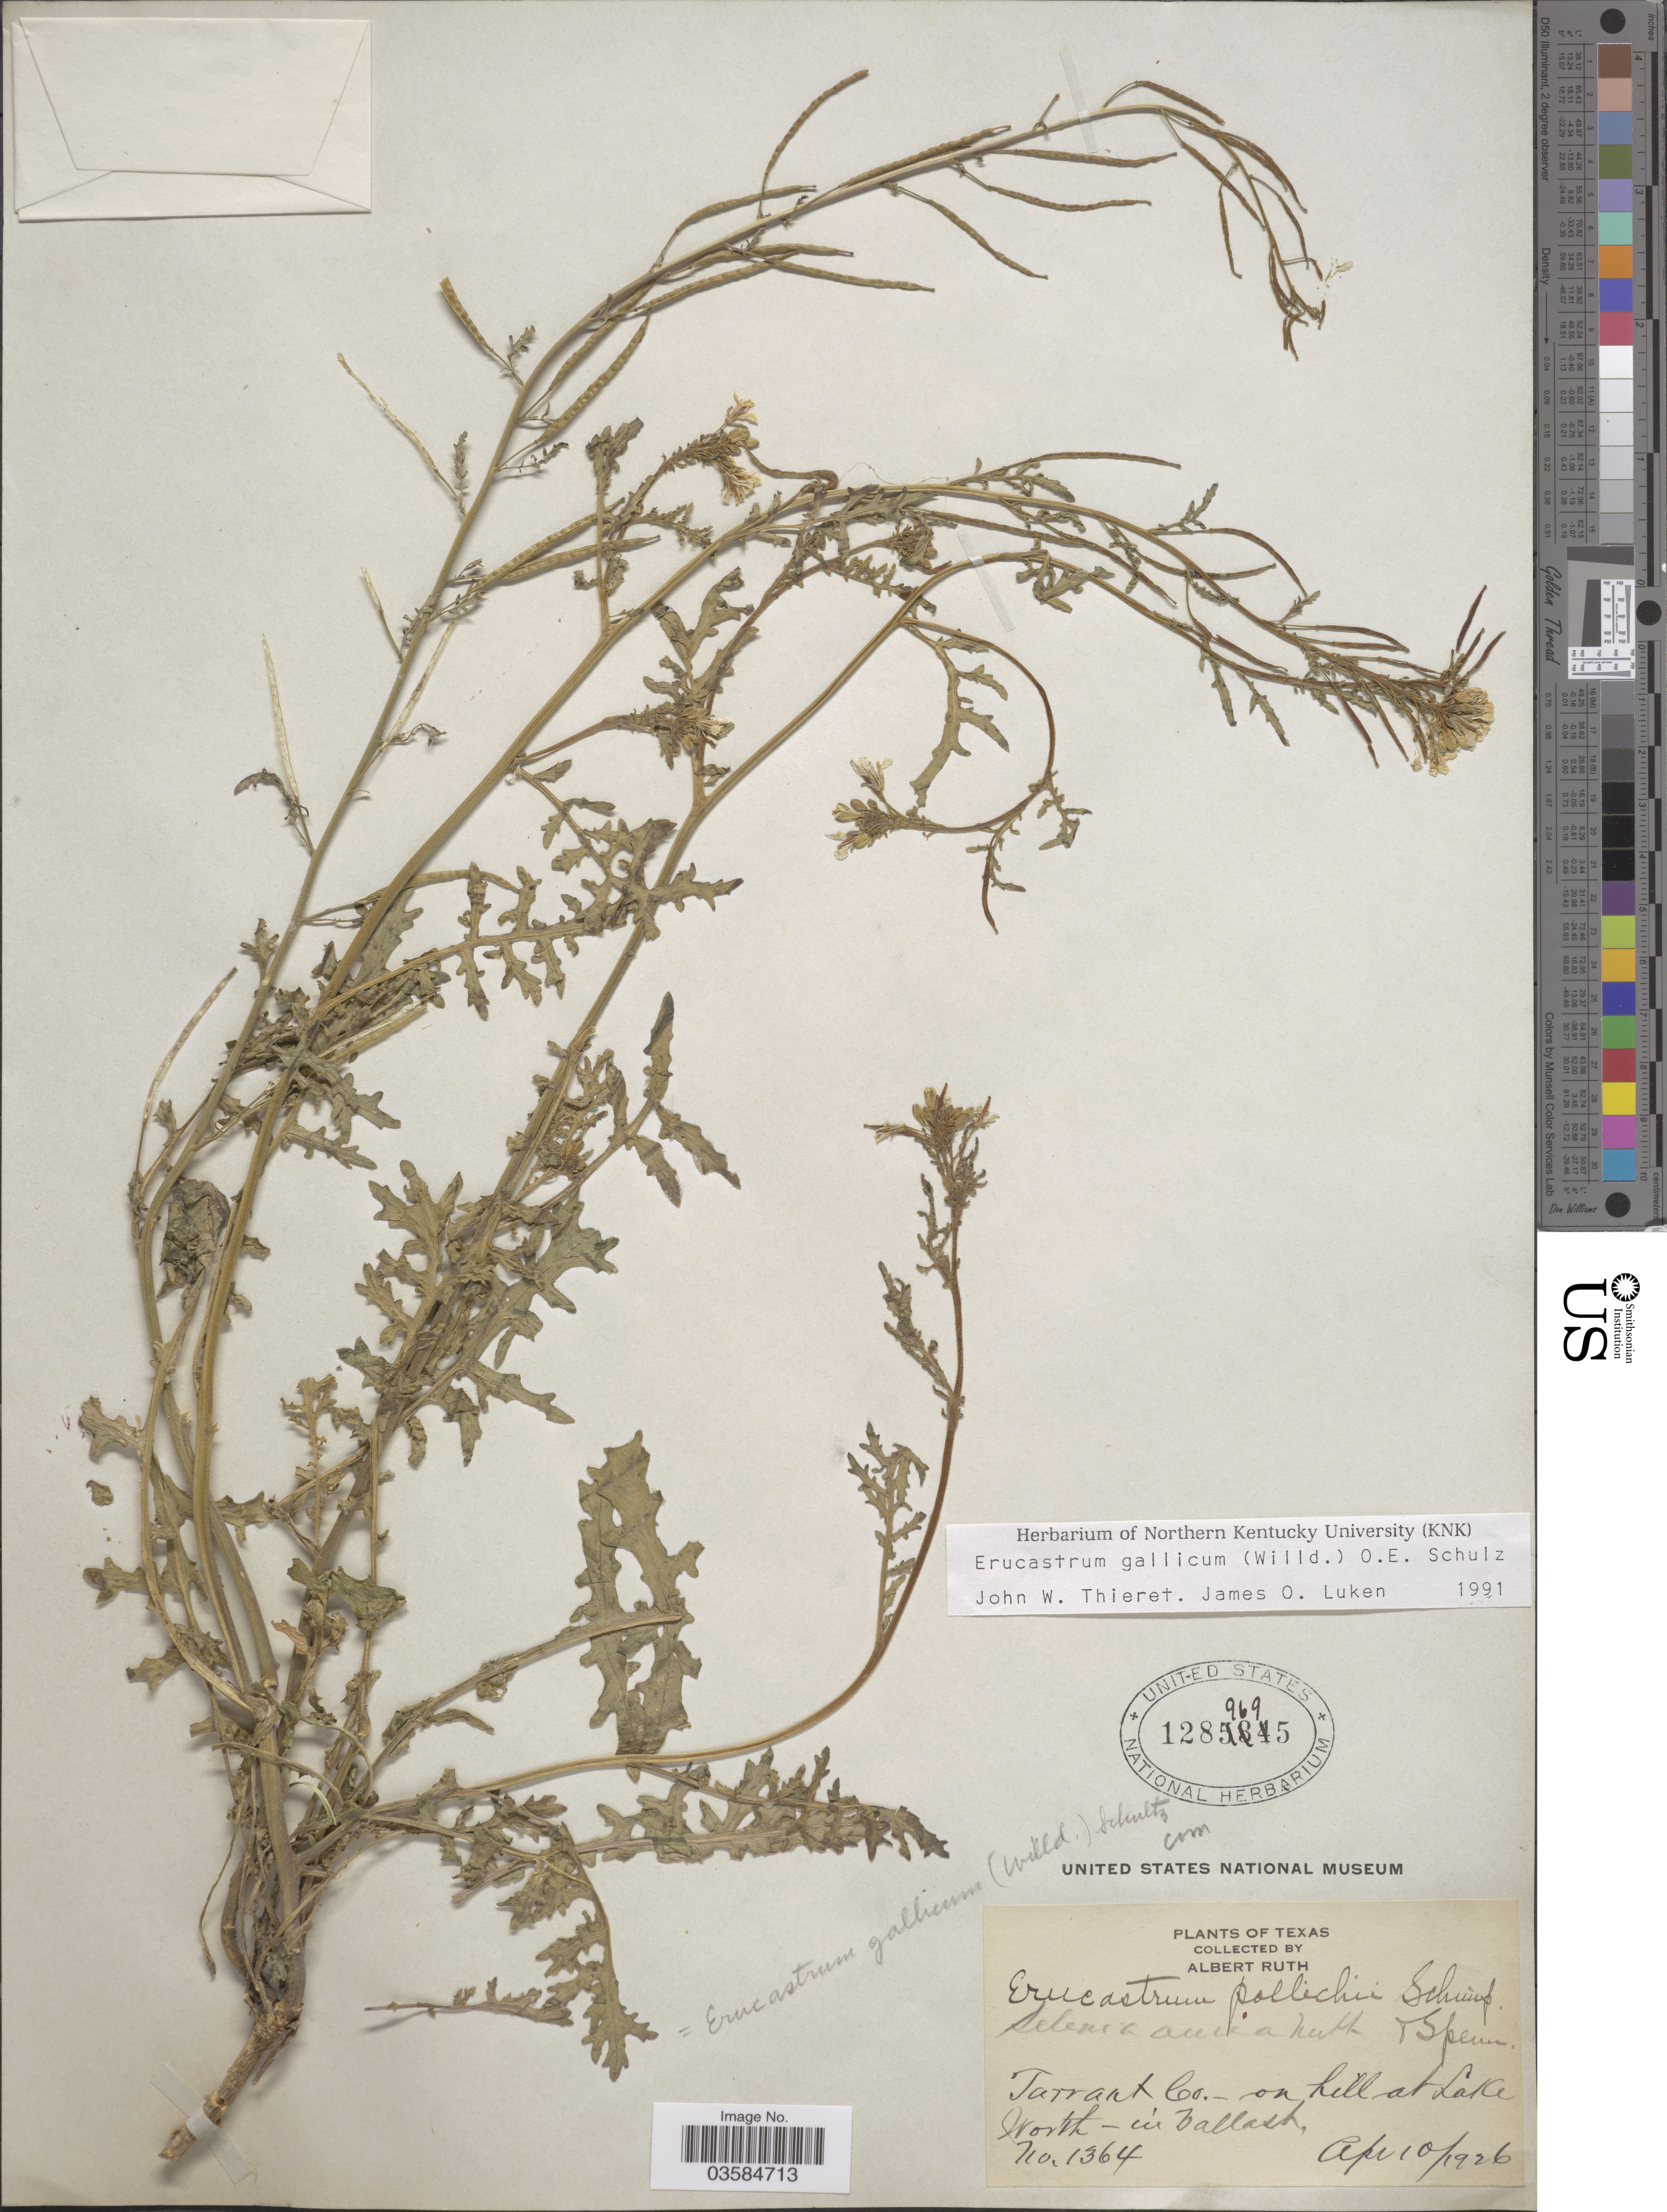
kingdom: Plantae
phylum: Tracheophyta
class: Magnoliopsida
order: Brassicales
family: Brassicaceae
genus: Erucastrum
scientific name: Erucastrum gallicum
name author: (Willd.) O.E. Schulz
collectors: A. Ruth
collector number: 1364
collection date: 1926-04-10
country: United States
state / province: Texas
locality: Tarrant Co.-on hill at Lake North-in Ballast.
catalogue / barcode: US 1289695